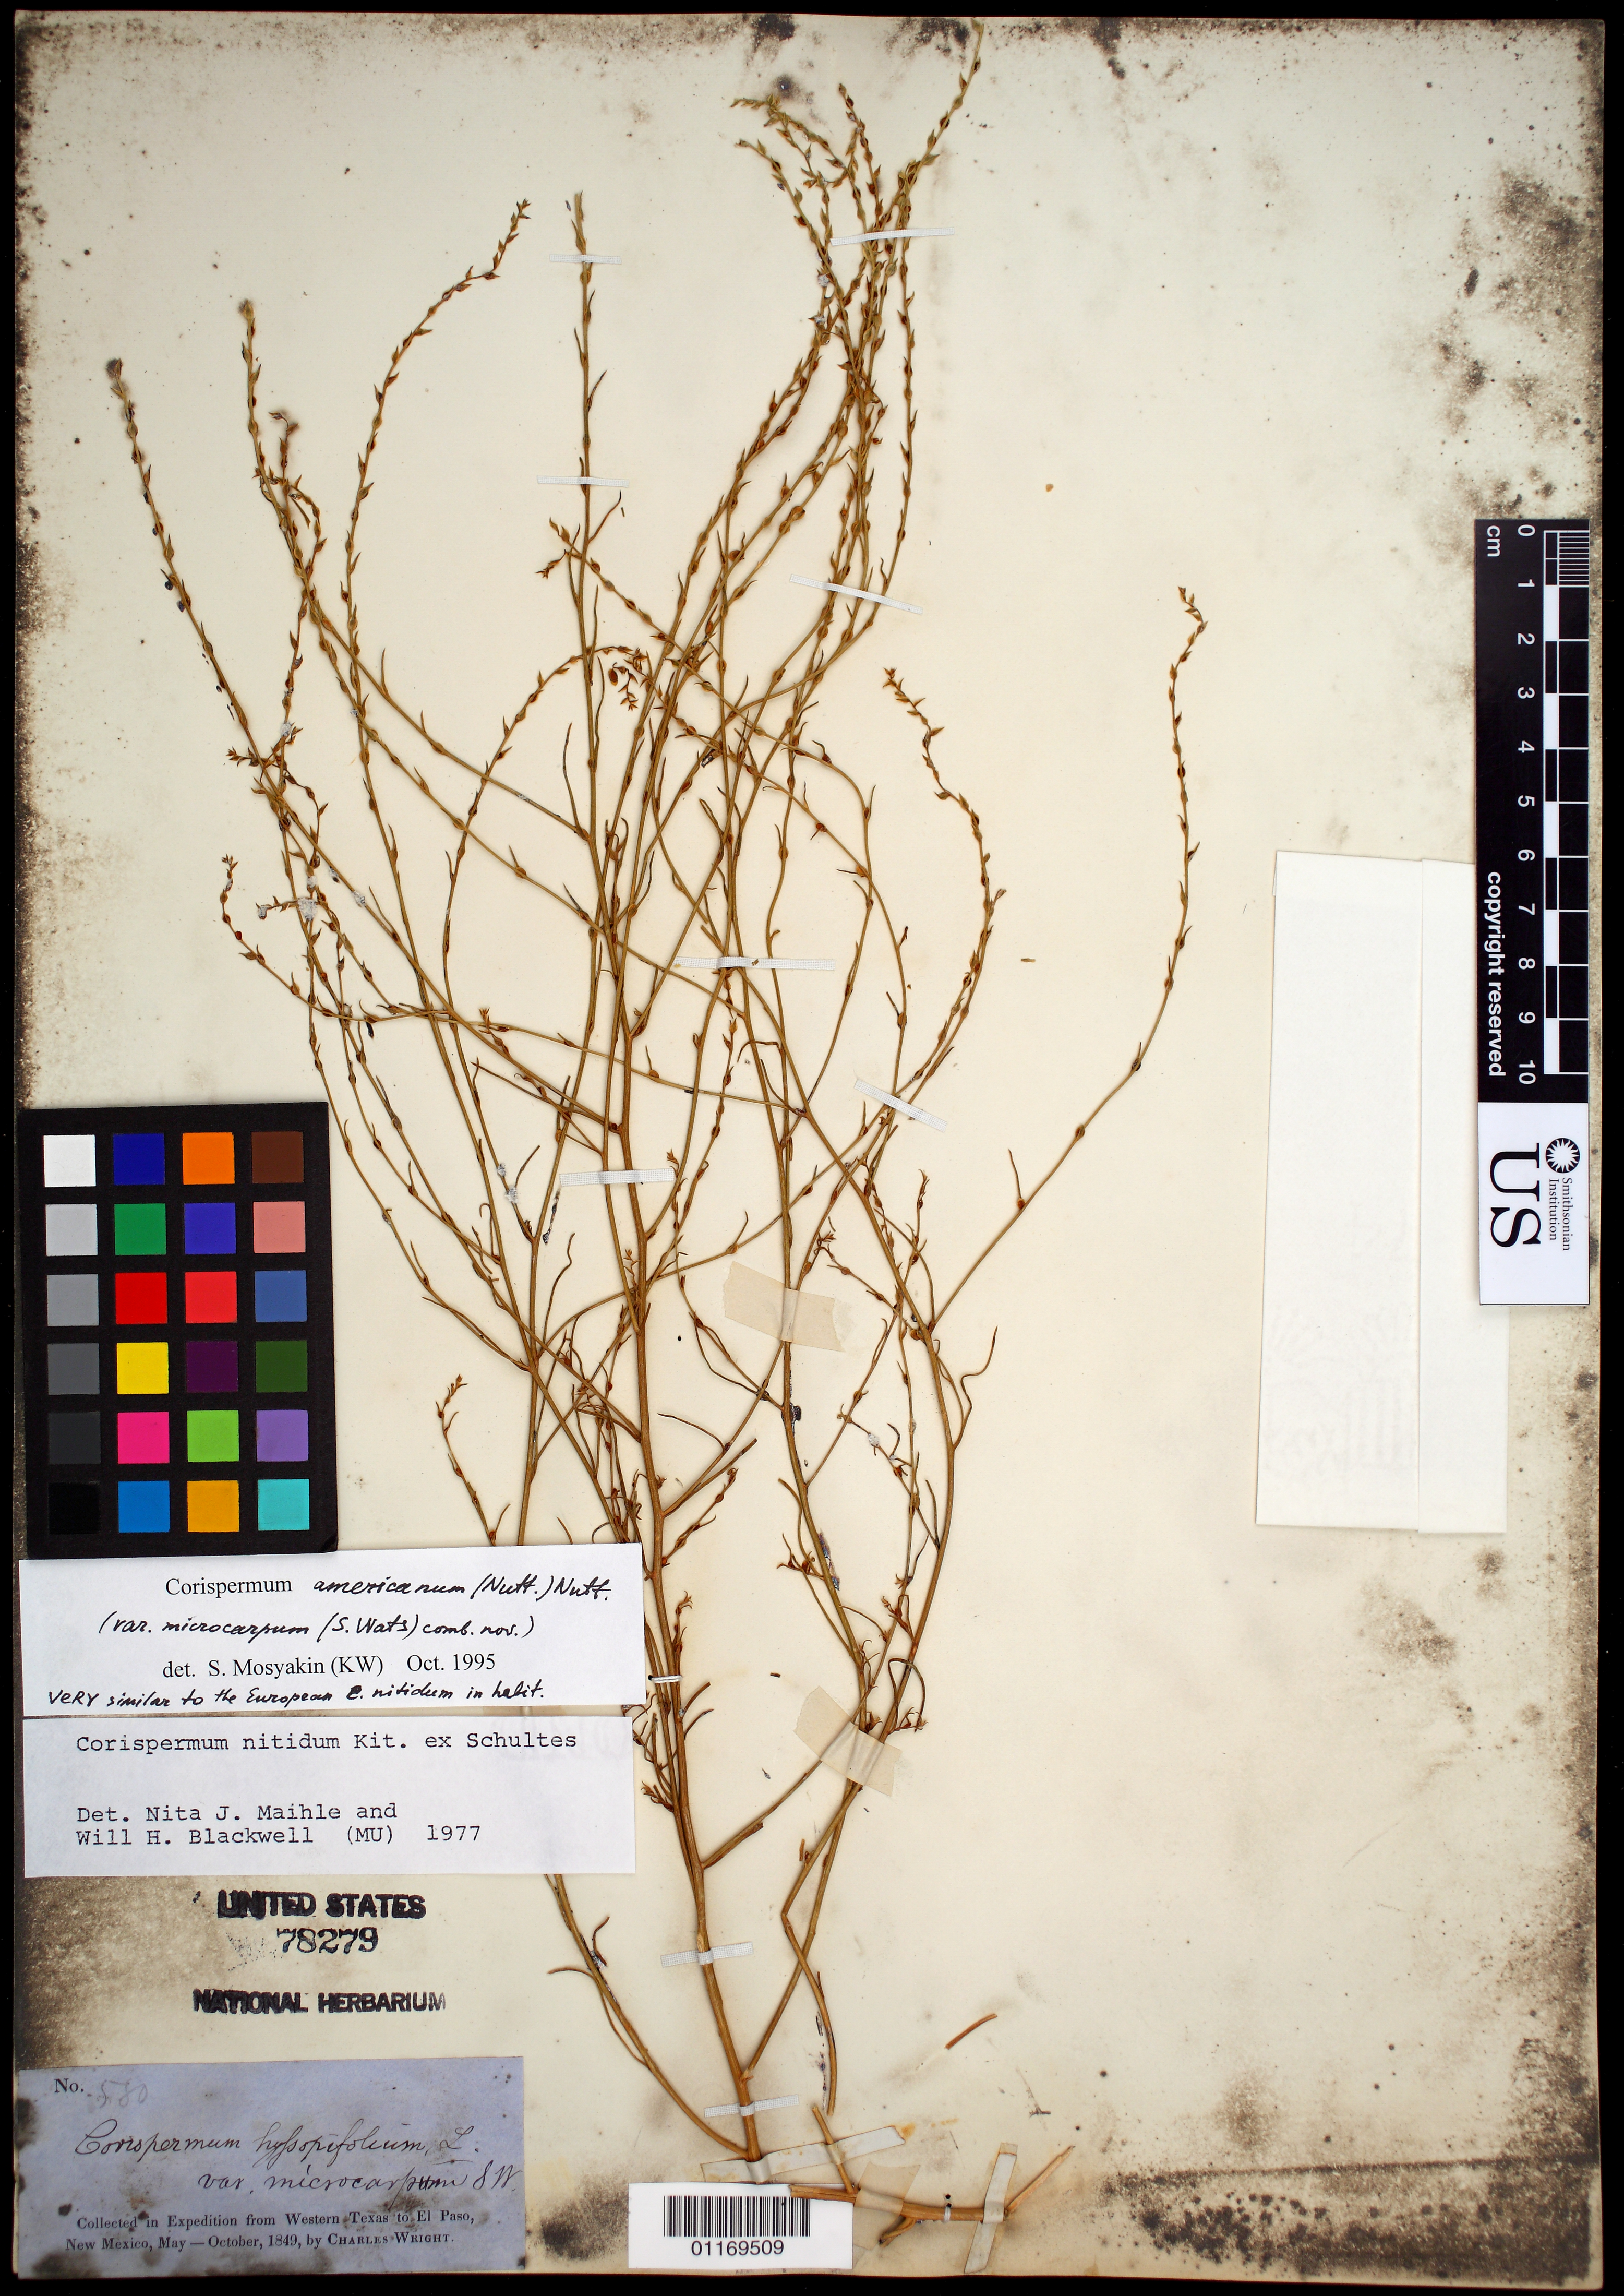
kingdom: Plantae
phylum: Tracheophyta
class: Magnoliopsida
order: Caryophyllales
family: Amaranthaceae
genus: Corispermum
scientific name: Corispermum americanum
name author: (Nutt.) Nutt.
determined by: Mosyakin, S.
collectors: C. Wright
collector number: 580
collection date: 1849-05/1849-10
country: United States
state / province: New Mexico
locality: Western Texas to El Paso.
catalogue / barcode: US 78279